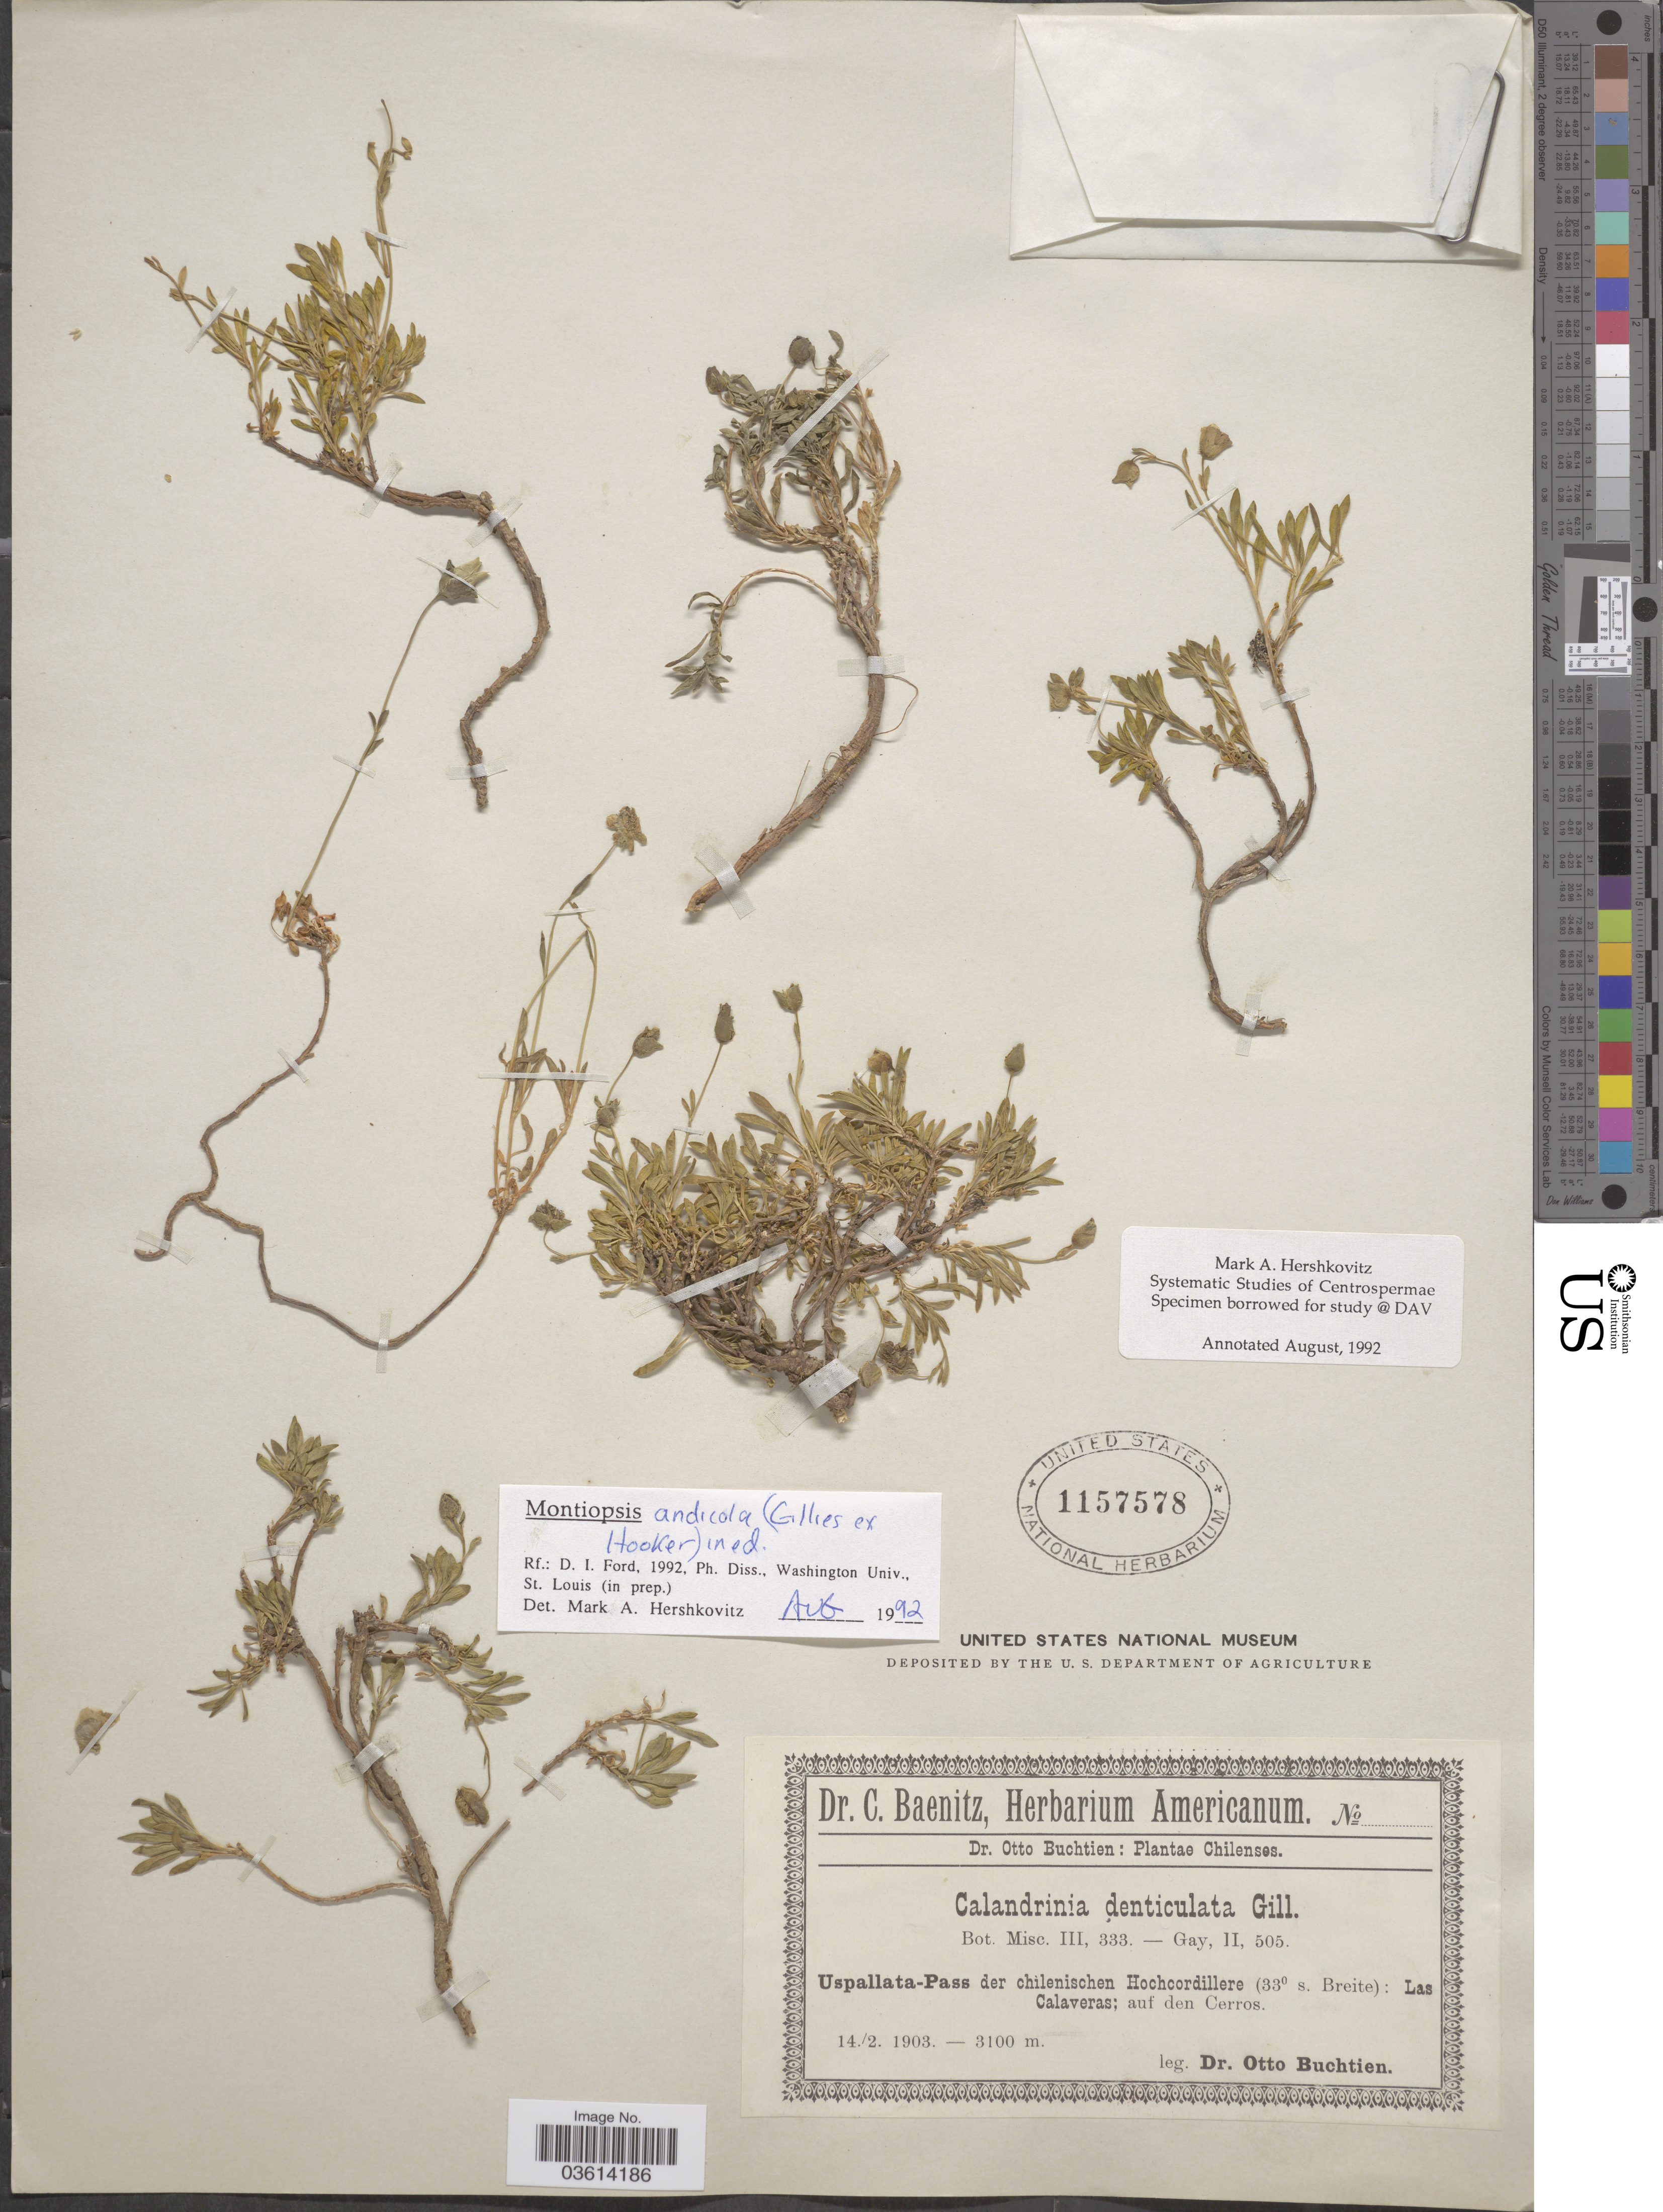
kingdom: Plantae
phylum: Tracheophyta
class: Magnoliopsida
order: Caryophyllales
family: Montiaceae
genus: Montiopsis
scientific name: Montiopsis andicola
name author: (Gillies ex Hook. & Arn.) D.I. Ford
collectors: O. Buchtien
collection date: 1903-02-14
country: Chile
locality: Uspallata-Pass der chilenischen Hochcordillere (33° s. Breite): Las Calaveras; auf den Cerros.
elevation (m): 3100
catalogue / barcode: US 1157578